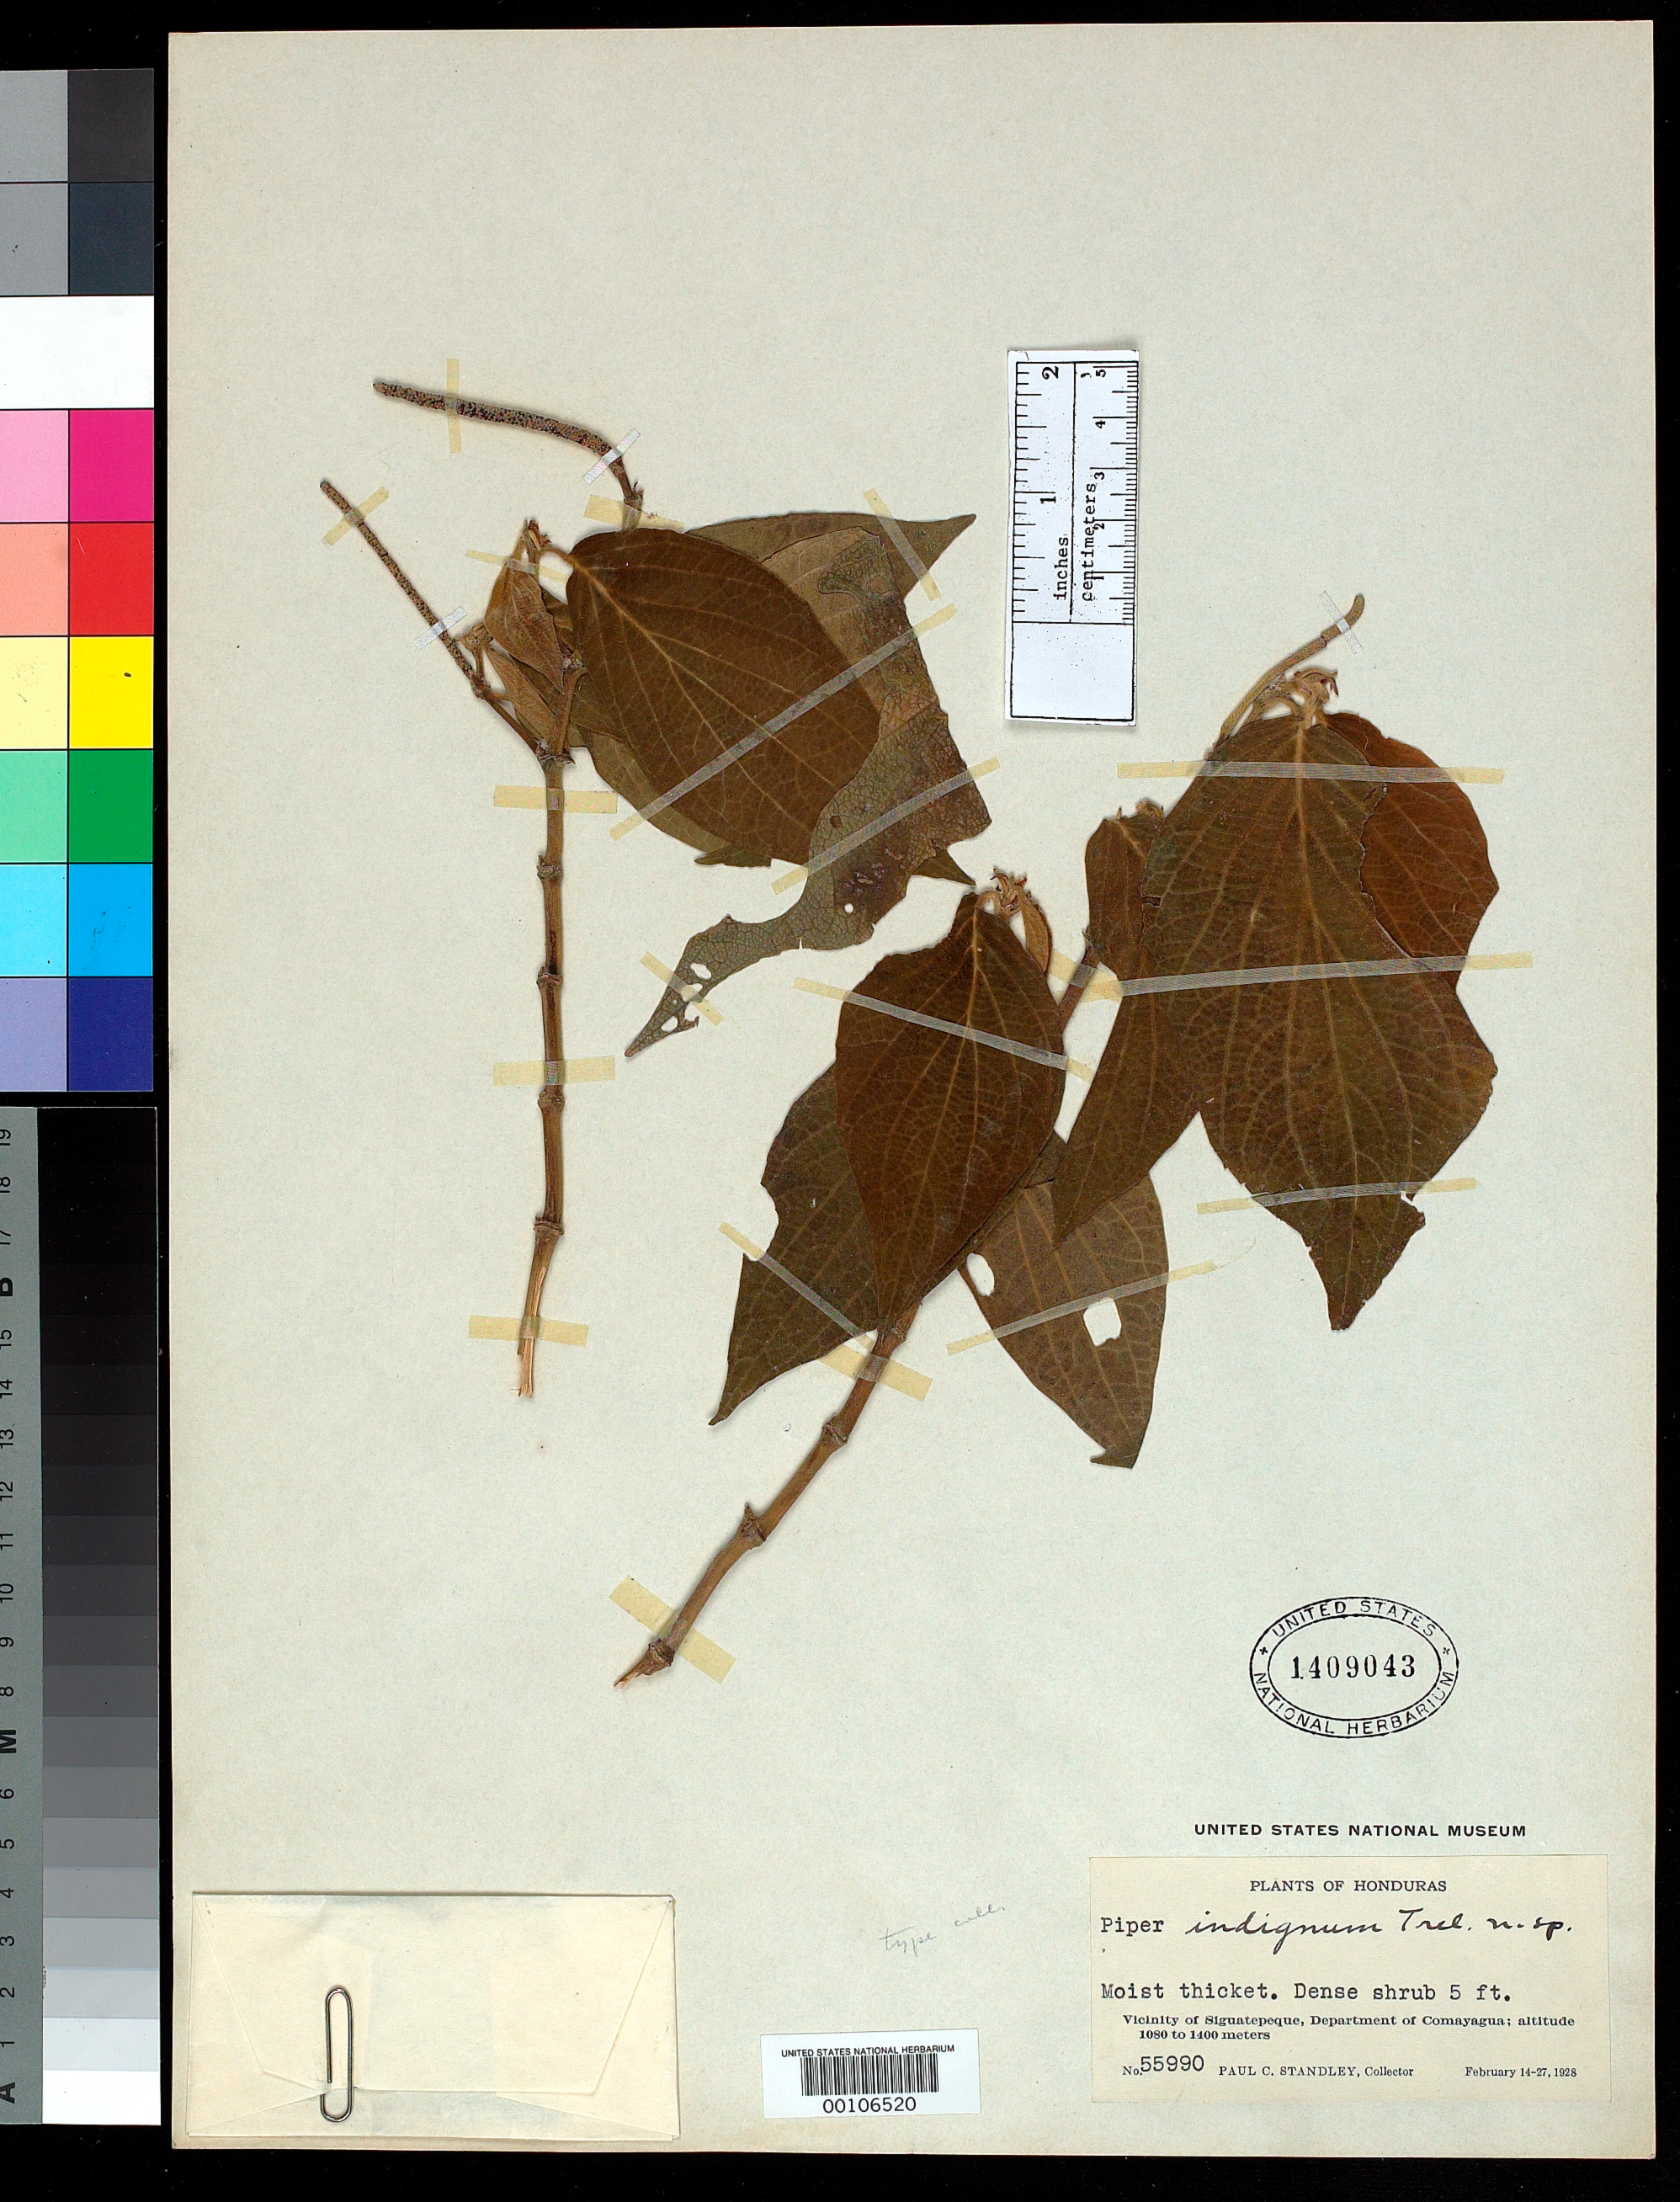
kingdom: Plantae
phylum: Tracheophyta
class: Magnoliopsida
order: Piperales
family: Piperaceae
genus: Piper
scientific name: Piper indignum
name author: Trel.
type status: Isotype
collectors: P. C. Standley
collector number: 55990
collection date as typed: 14 Feb 1928 to 27 Feb 1928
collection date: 1928-02-14/1928-02-27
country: Honduras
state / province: Comayagua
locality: Vicinity of Siguatepeque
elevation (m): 1100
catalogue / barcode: US 1409043